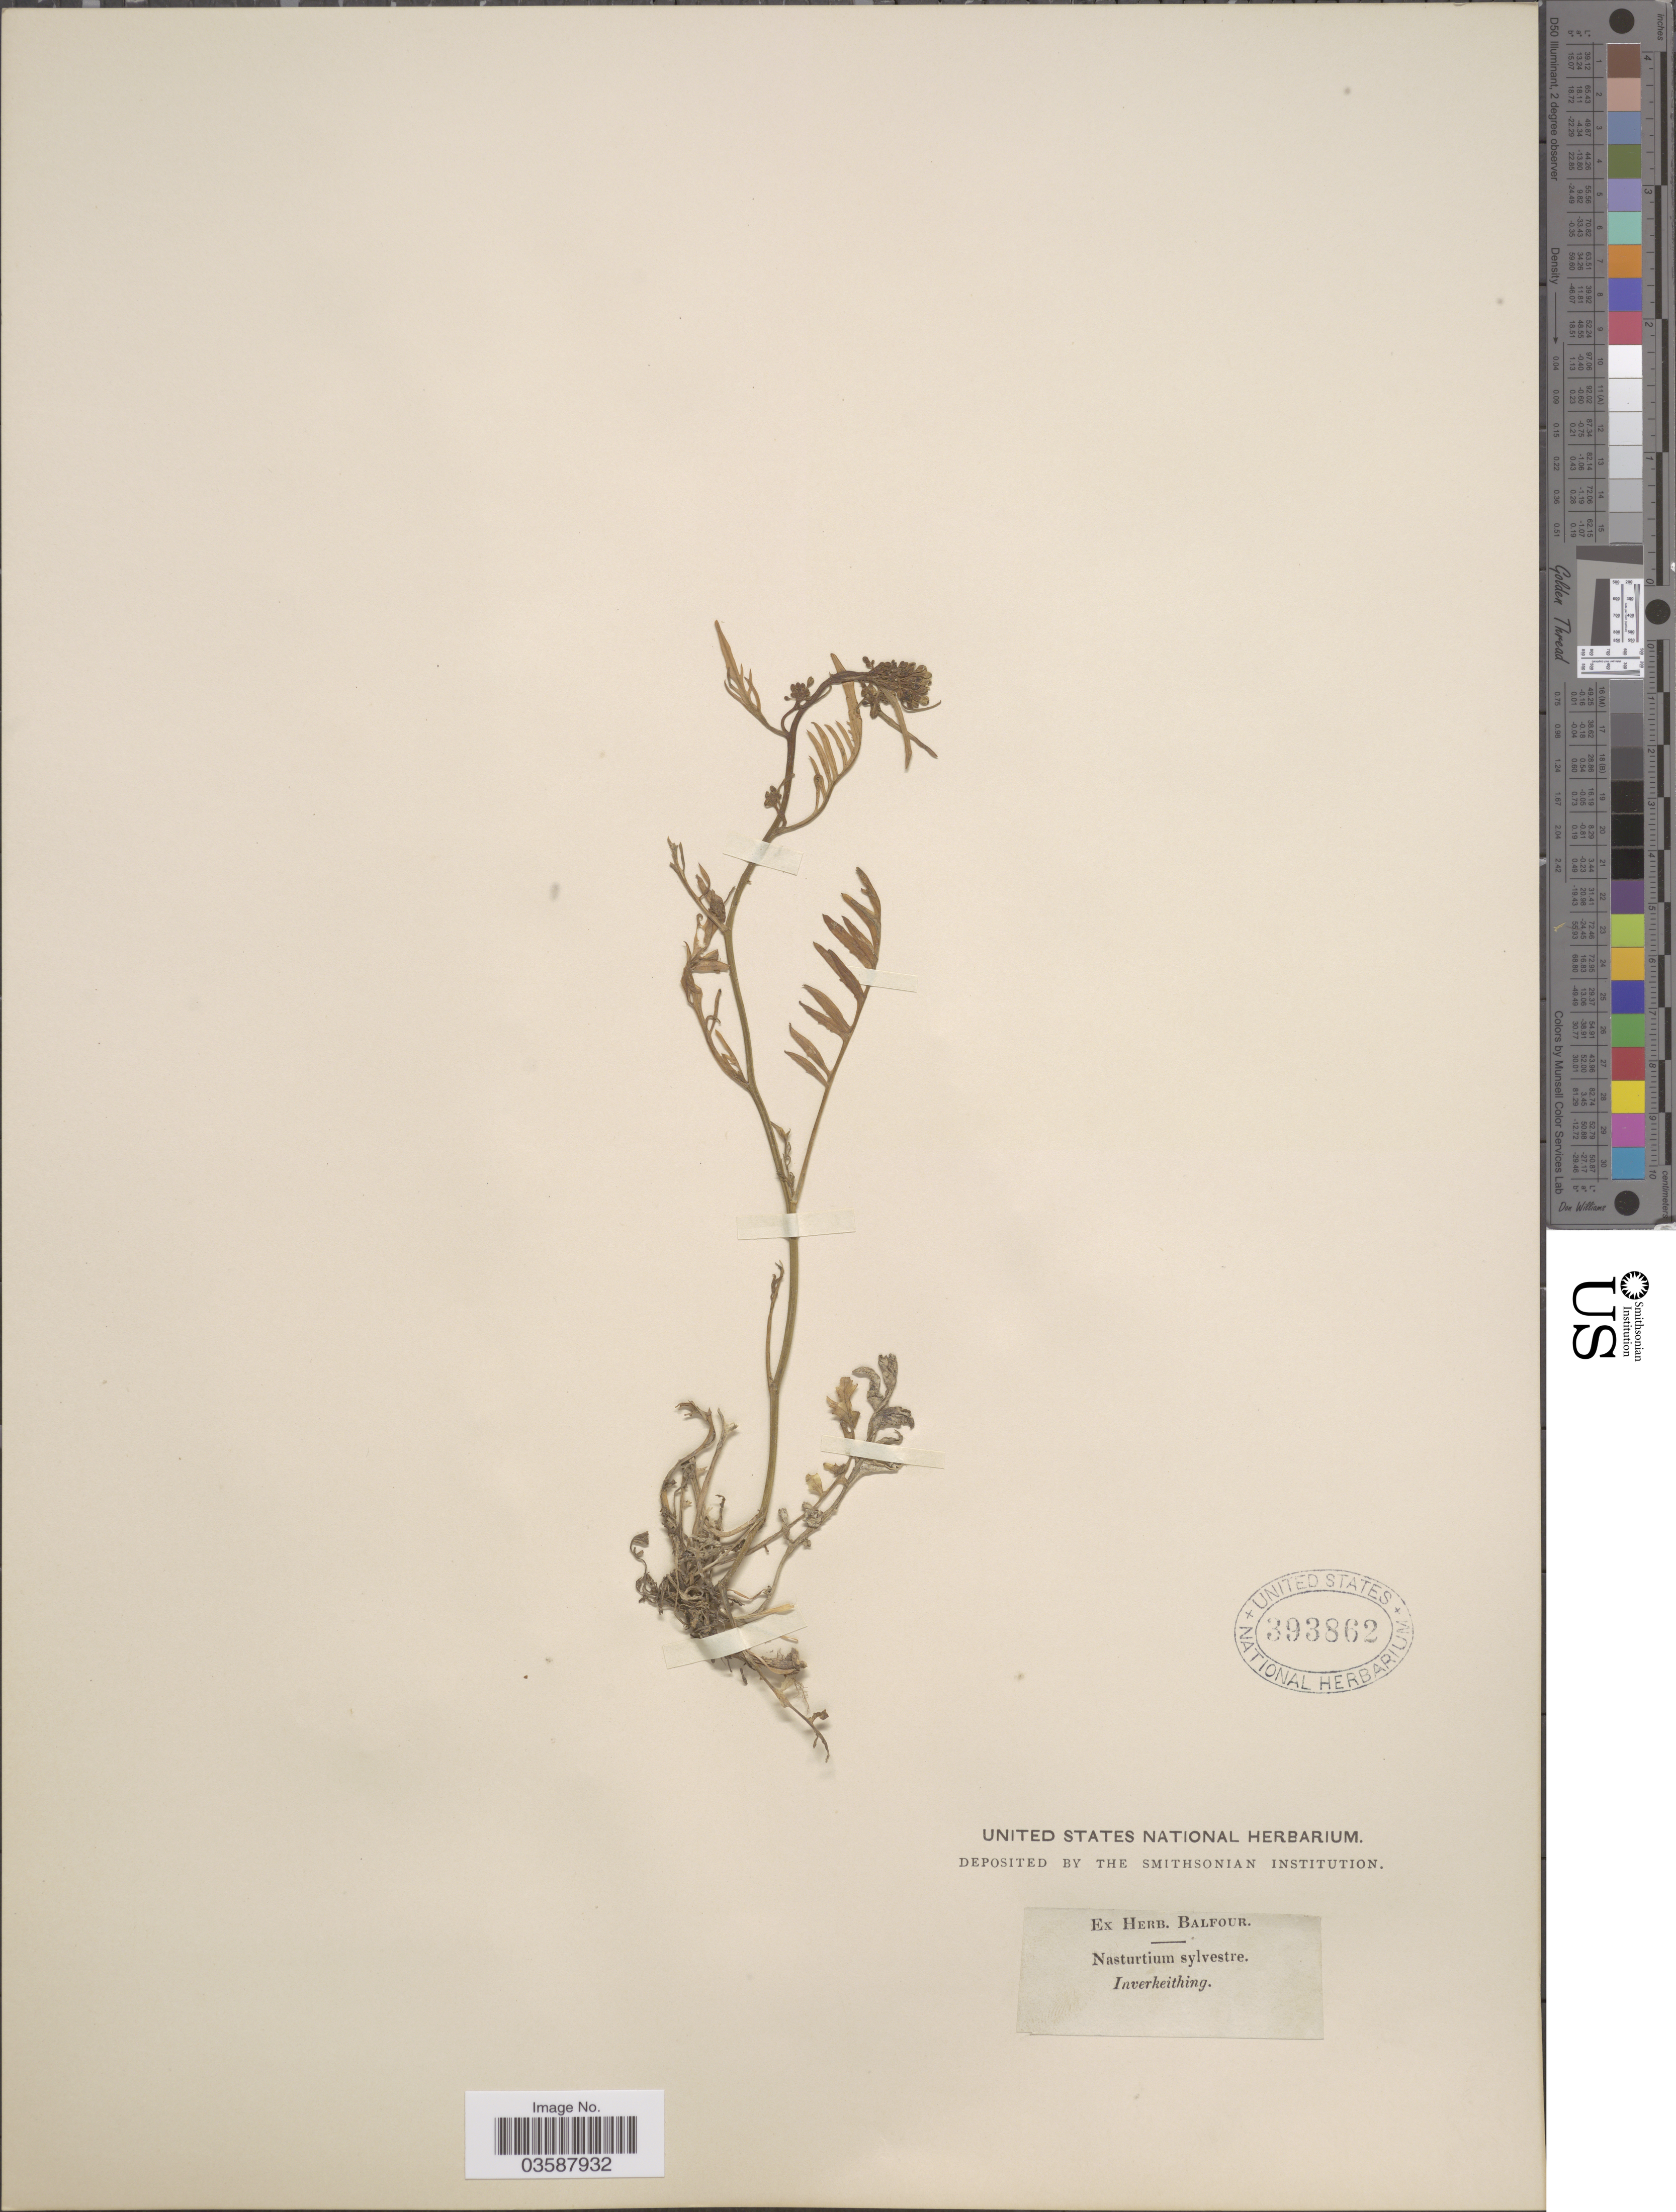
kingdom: Plantae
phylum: Tracheophyta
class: Magnoliopsida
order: Brassicales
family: Brassicaceae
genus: Rorippa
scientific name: Rorippa sylvestris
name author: (L.) Besser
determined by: Strong, M. T., (US), Smithsonian Institution - National Museum of Natural History (UNITED STATES)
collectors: Ex herb. Balfour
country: United Kingdom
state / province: Scotland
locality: Nasturtium sylvestre. Inverkeithing.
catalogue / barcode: US 393862